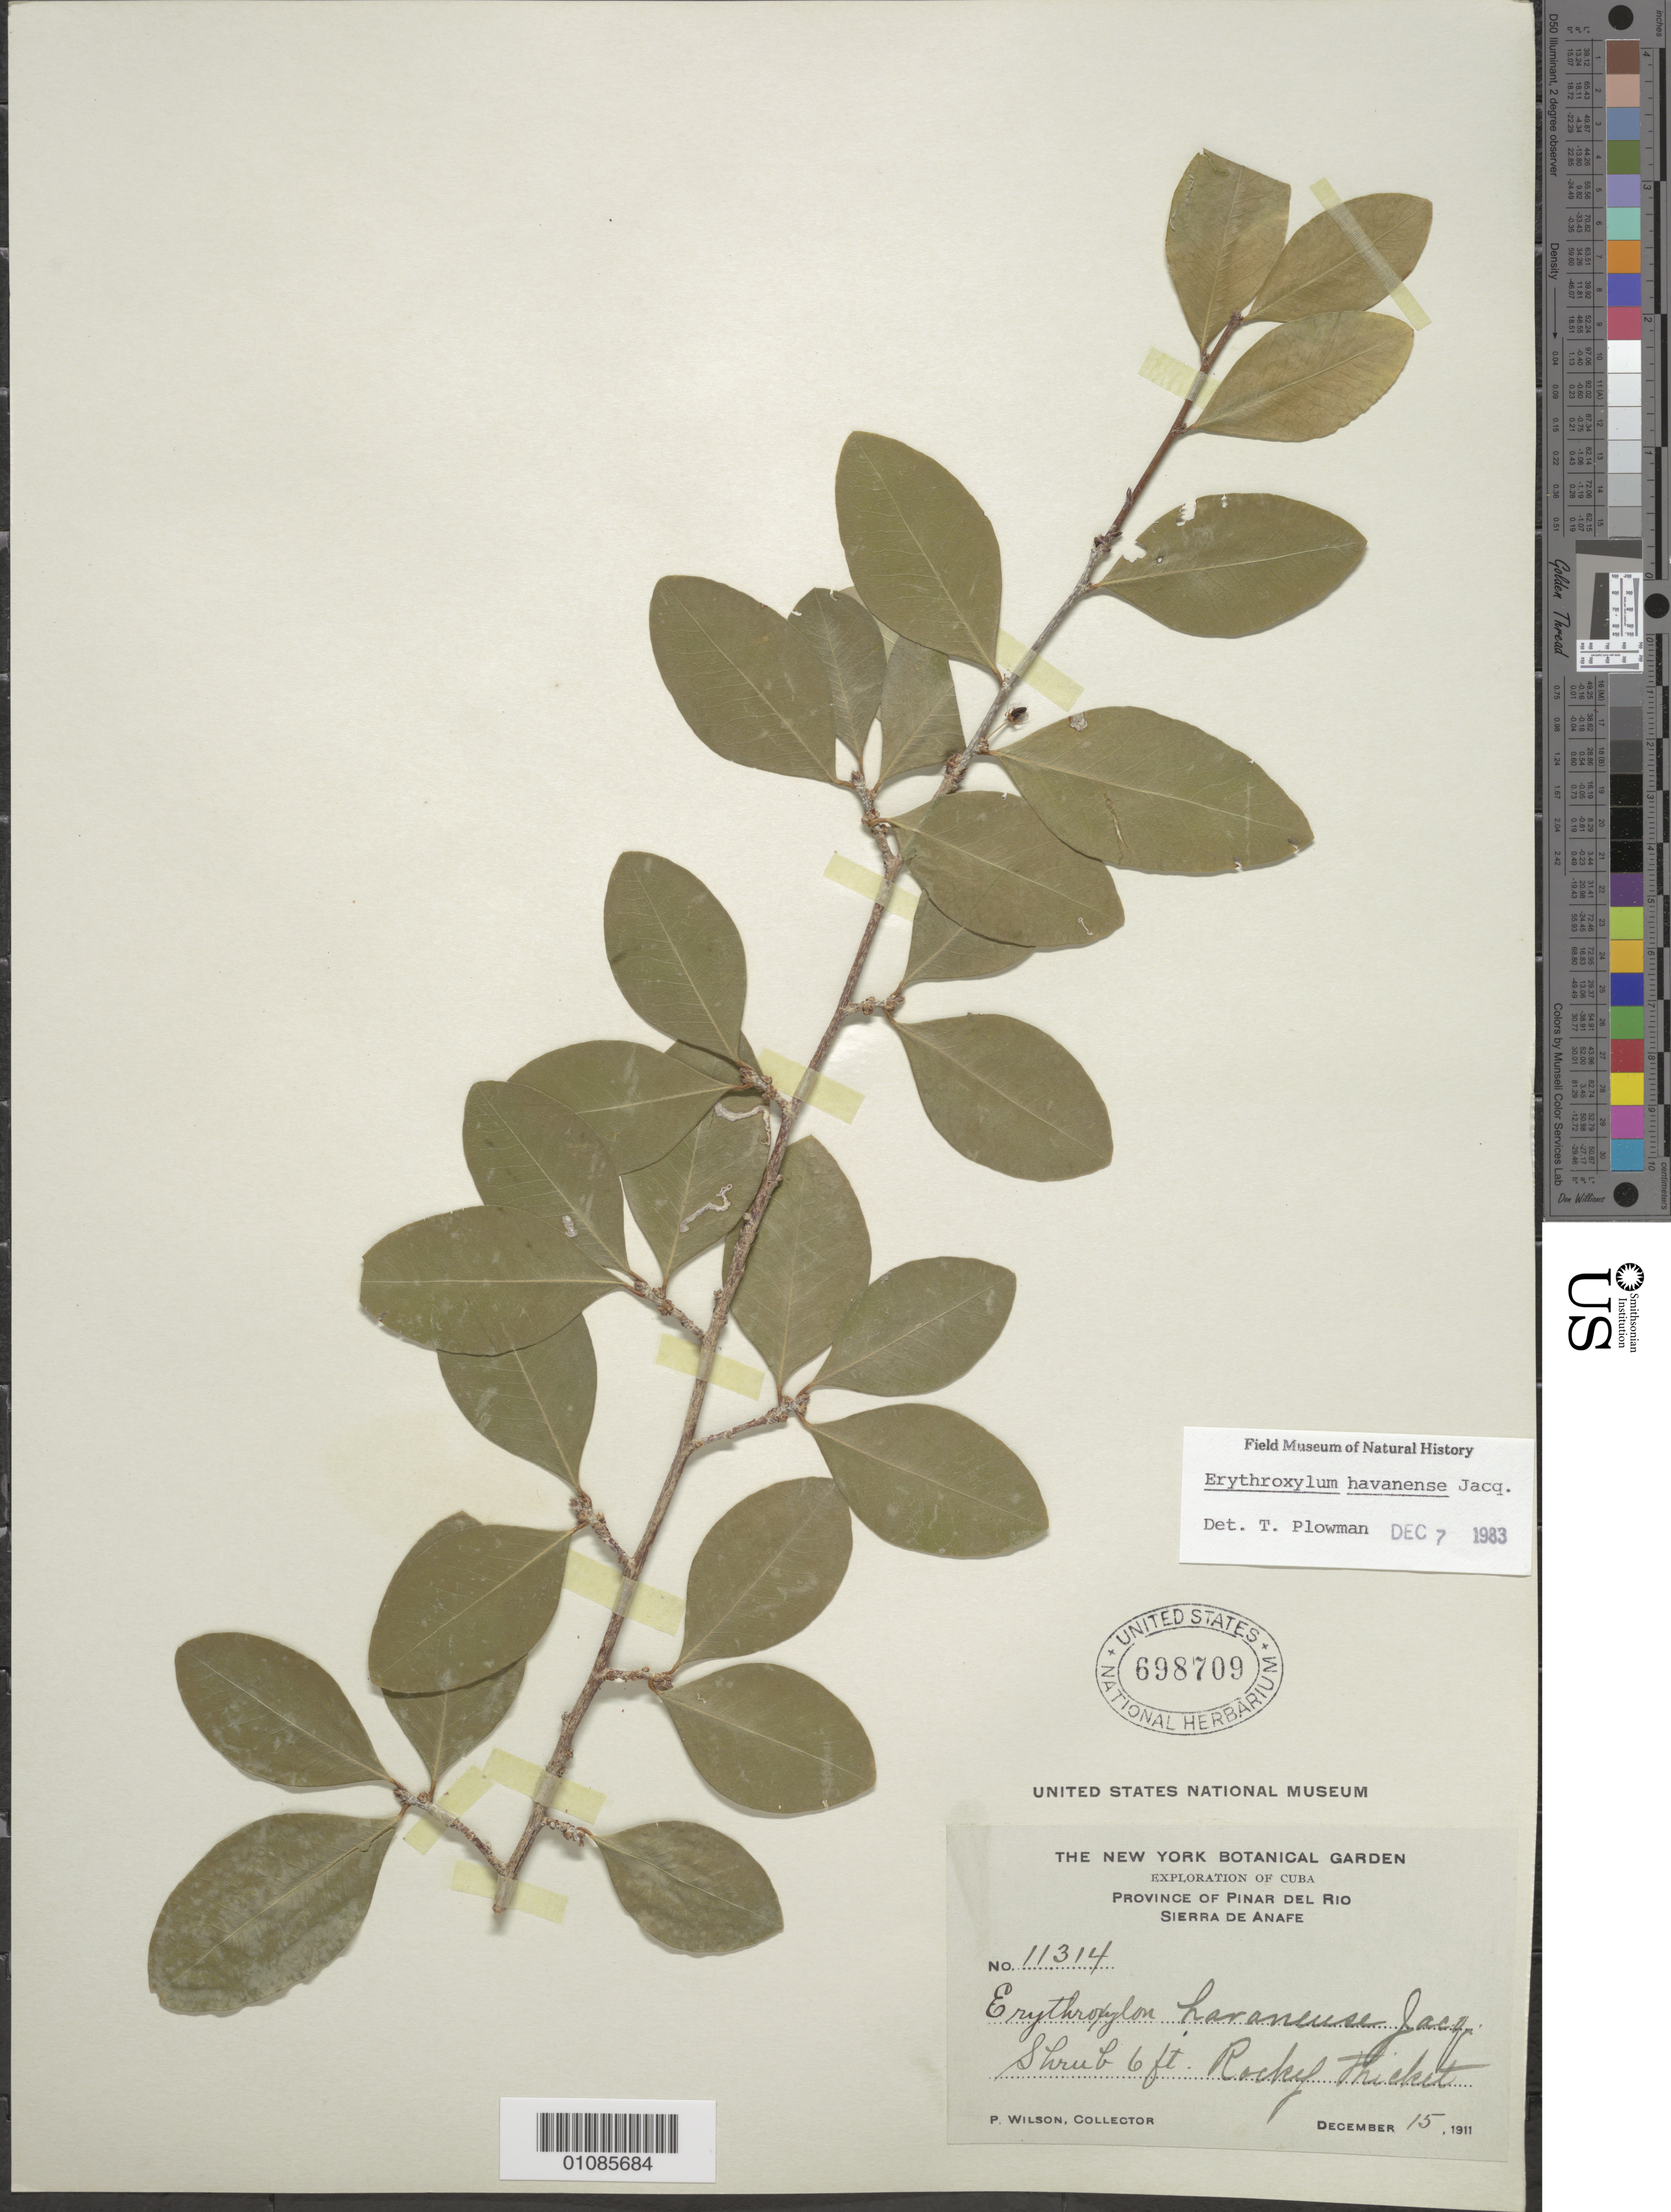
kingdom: Plantae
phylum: Tracheophyta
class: Magnoliopsida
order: Malpighiales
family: Erythroxylaceae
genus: Erythroxylum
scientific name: Erythroxylum havanense var. havanense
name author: Jacq.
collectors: P. Wilson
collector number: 11314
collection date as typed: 15 Dec 1911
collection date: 1911-12-15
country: Cuba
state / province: Pinar del Rio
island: Cuba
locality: Pinar del Rio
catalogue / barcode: US 698709